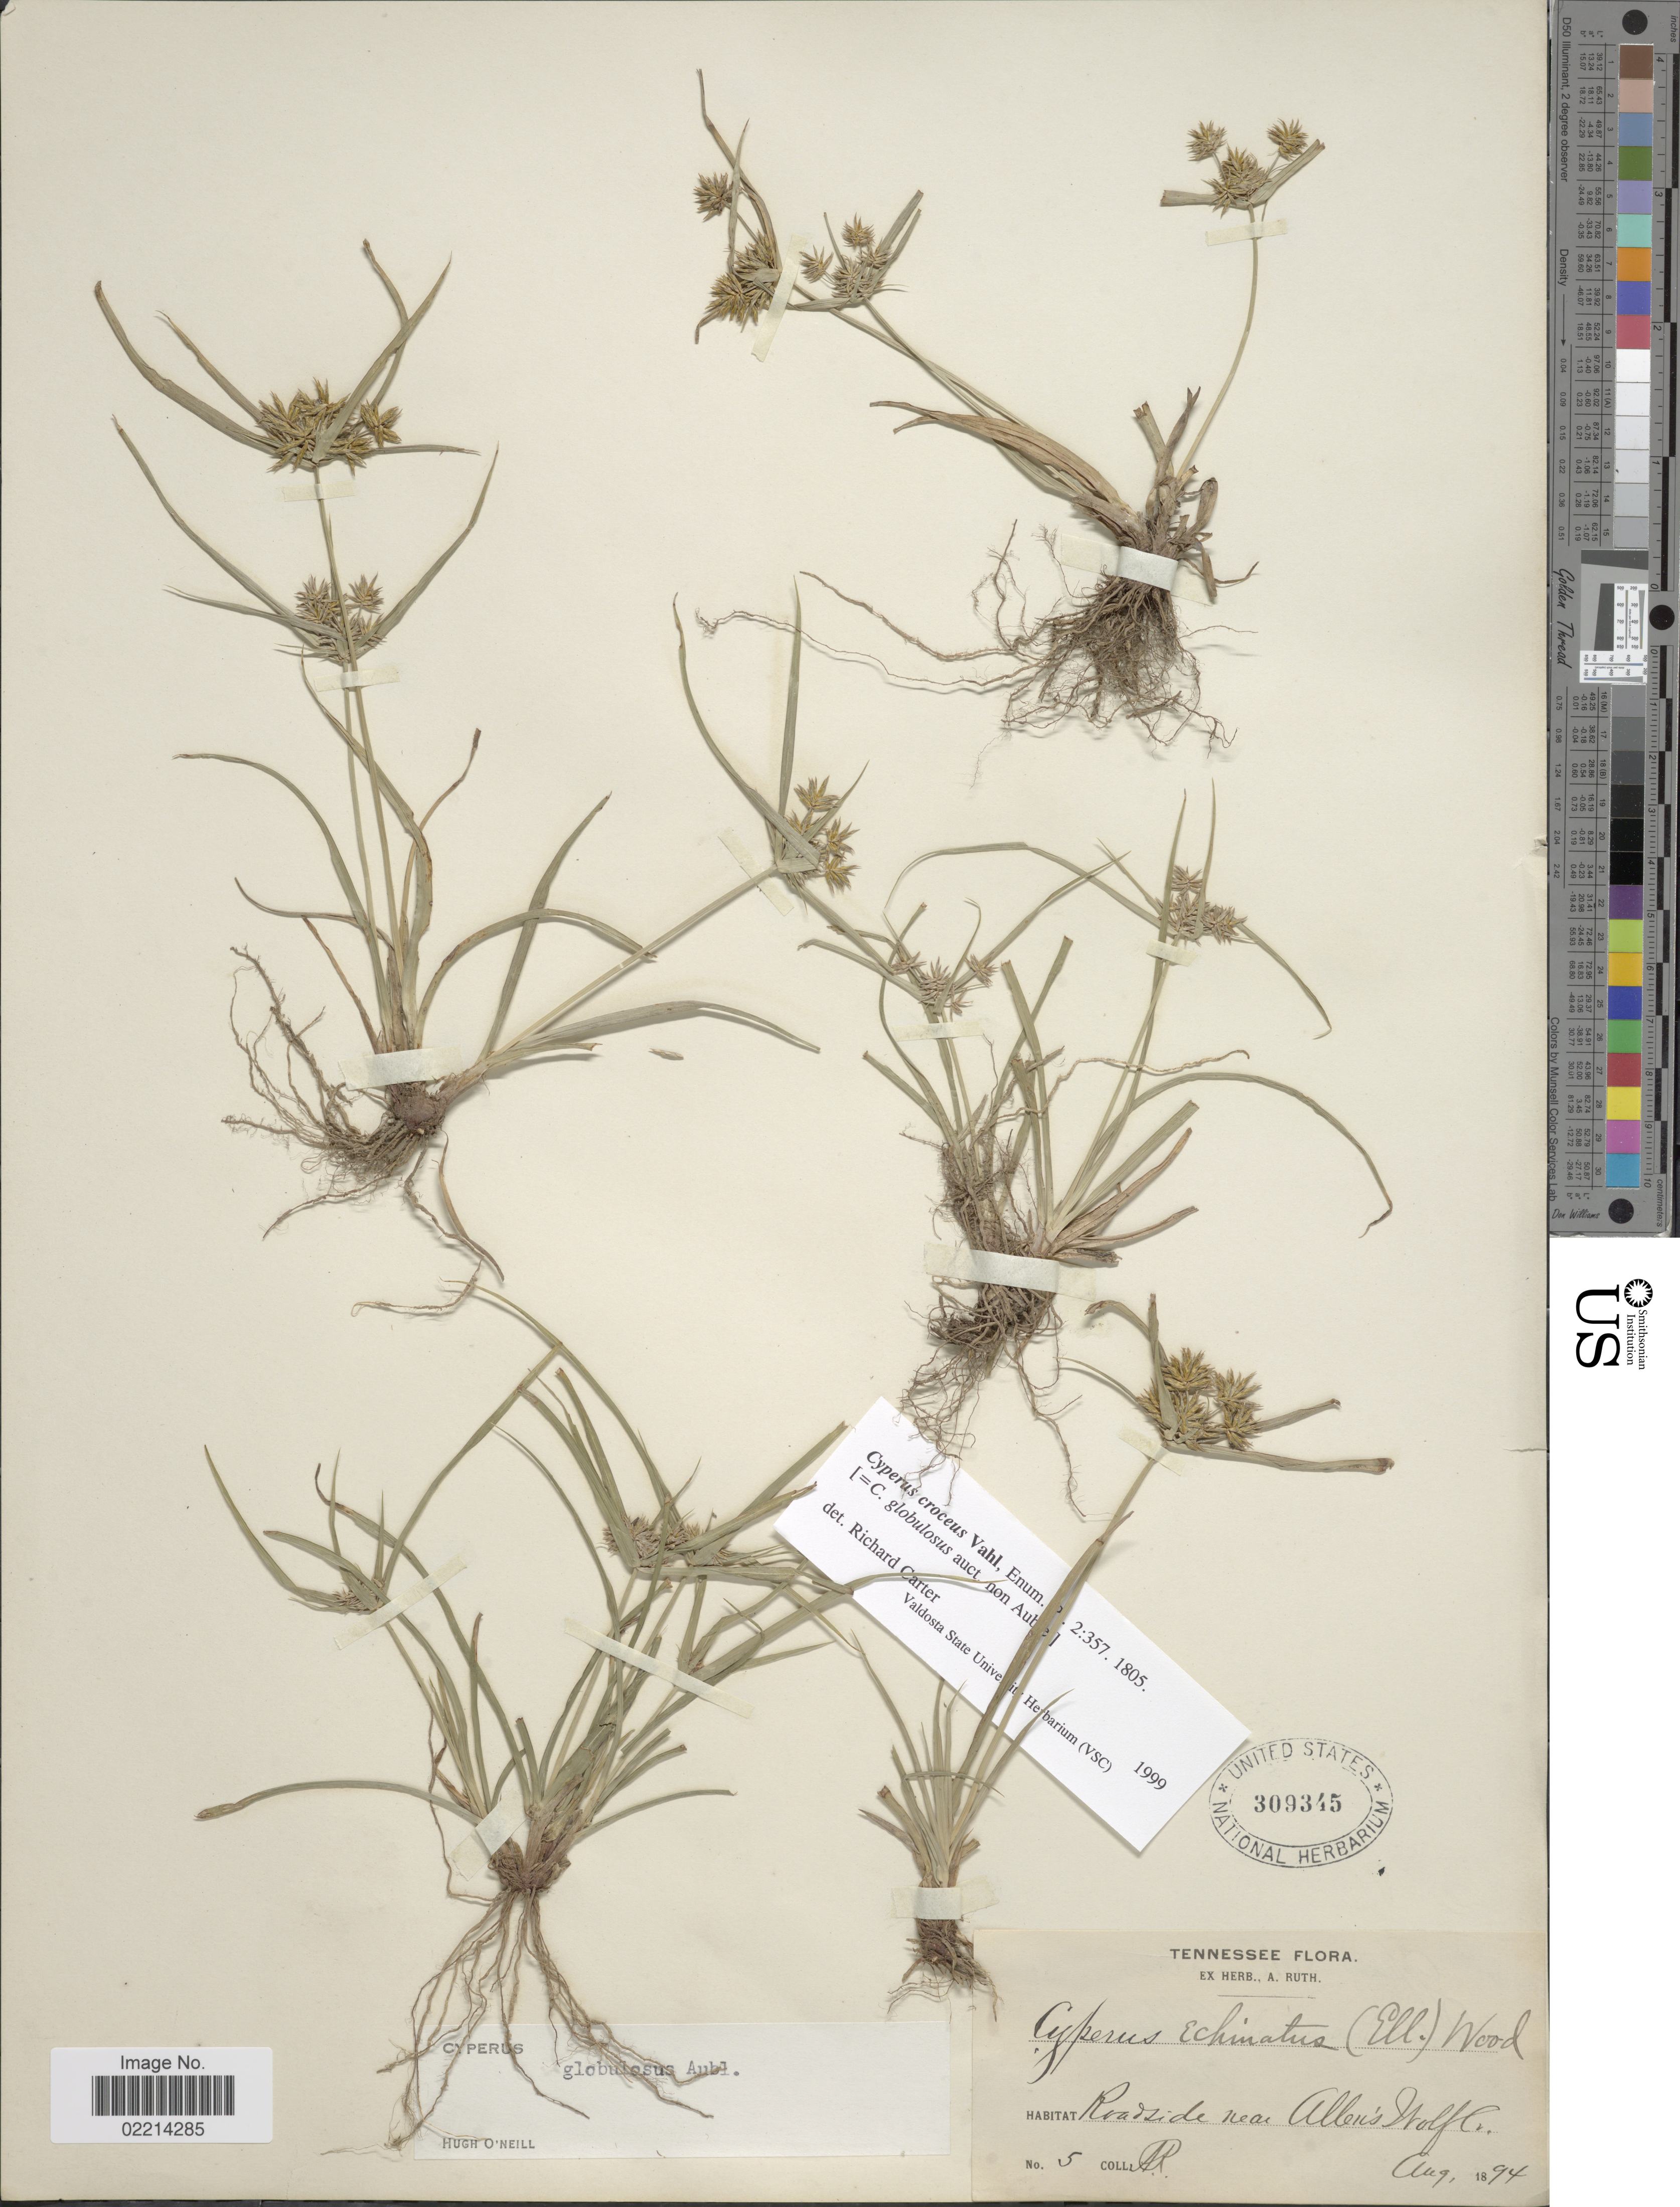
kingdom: Plantae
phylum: Tracheophyta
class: Liliopsida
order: Poales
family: Cyperaceae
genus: Cyperus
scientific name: Cyperus croceus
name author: Vahl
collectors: A. Ruth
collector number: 5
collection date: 1894-08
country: United States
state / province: Tennessee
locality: Roadside near Allen's Wolf Co.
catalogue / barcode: US 309345